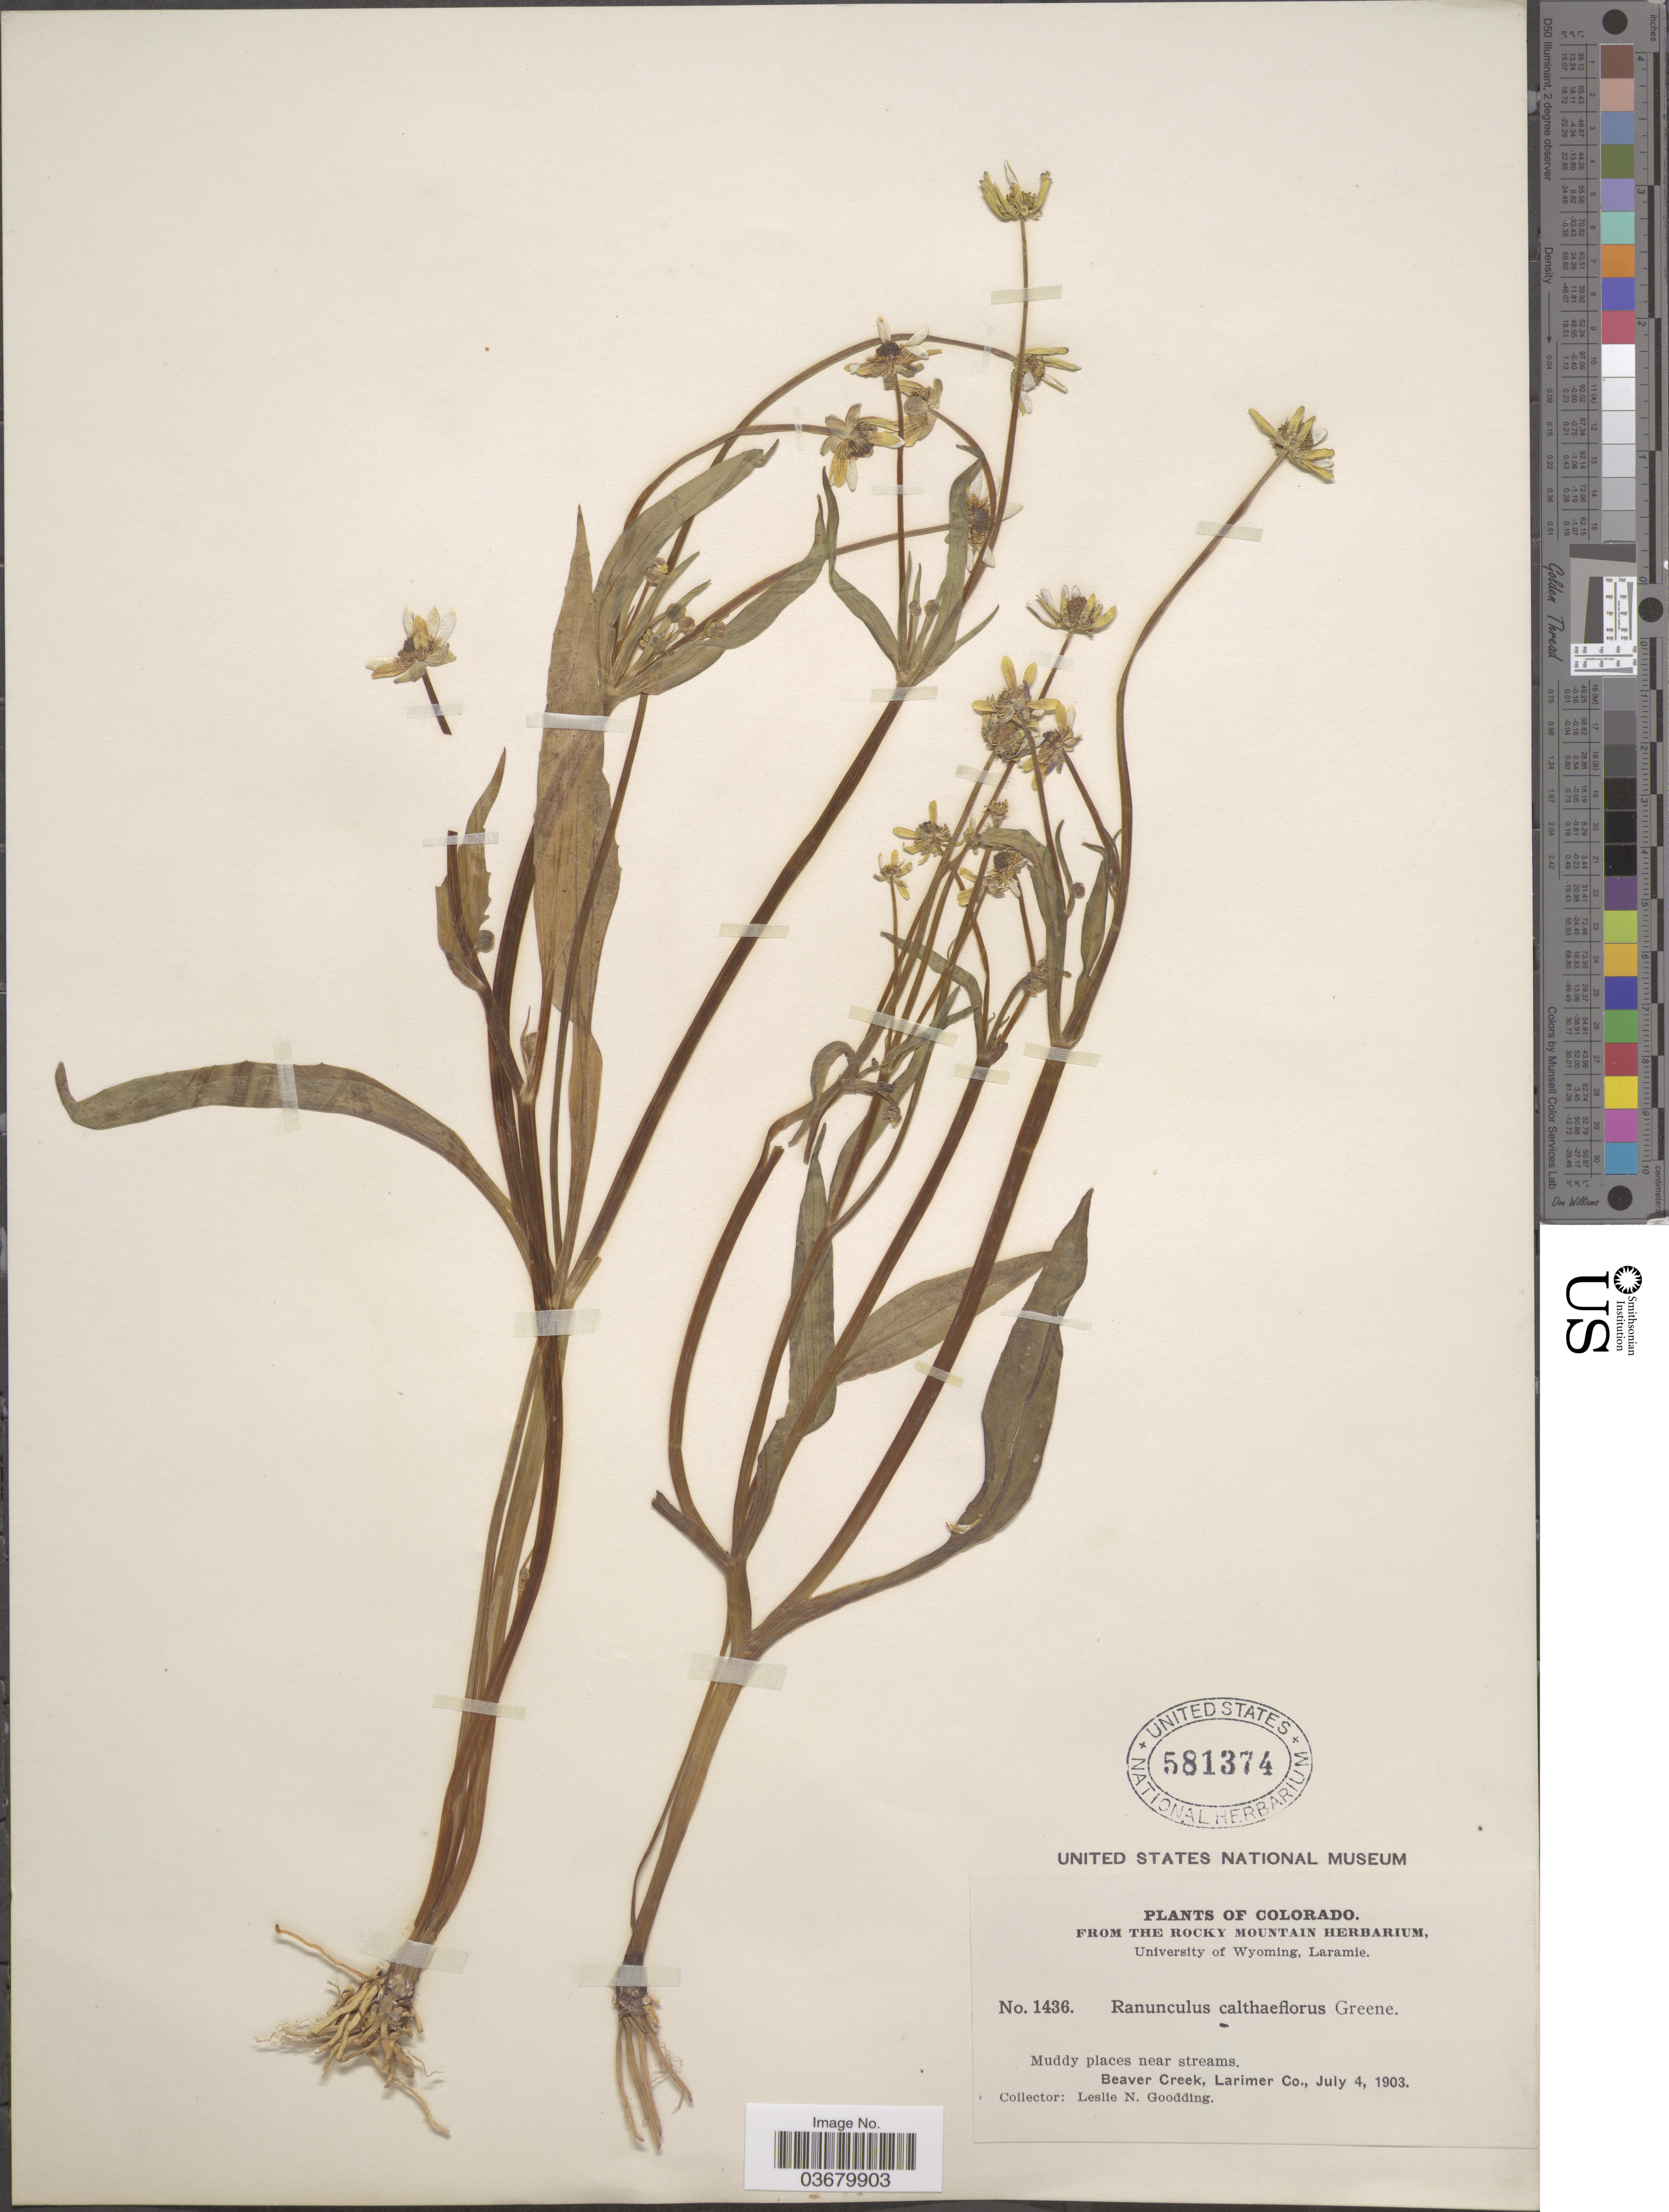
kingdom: Plantae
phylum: Tracheophyta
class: Magnoliopsida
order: Ranunculales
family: Ranunculaceae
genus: Ranunculus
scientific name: Ranunculus alismifolius var. montanus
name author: S. Watson in C. King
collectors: L. N. Goodding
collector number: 1436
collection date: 1903-07-04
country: United States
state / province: Colorado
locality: Beaver Creek, Larimer Co.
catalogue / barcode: US 581374